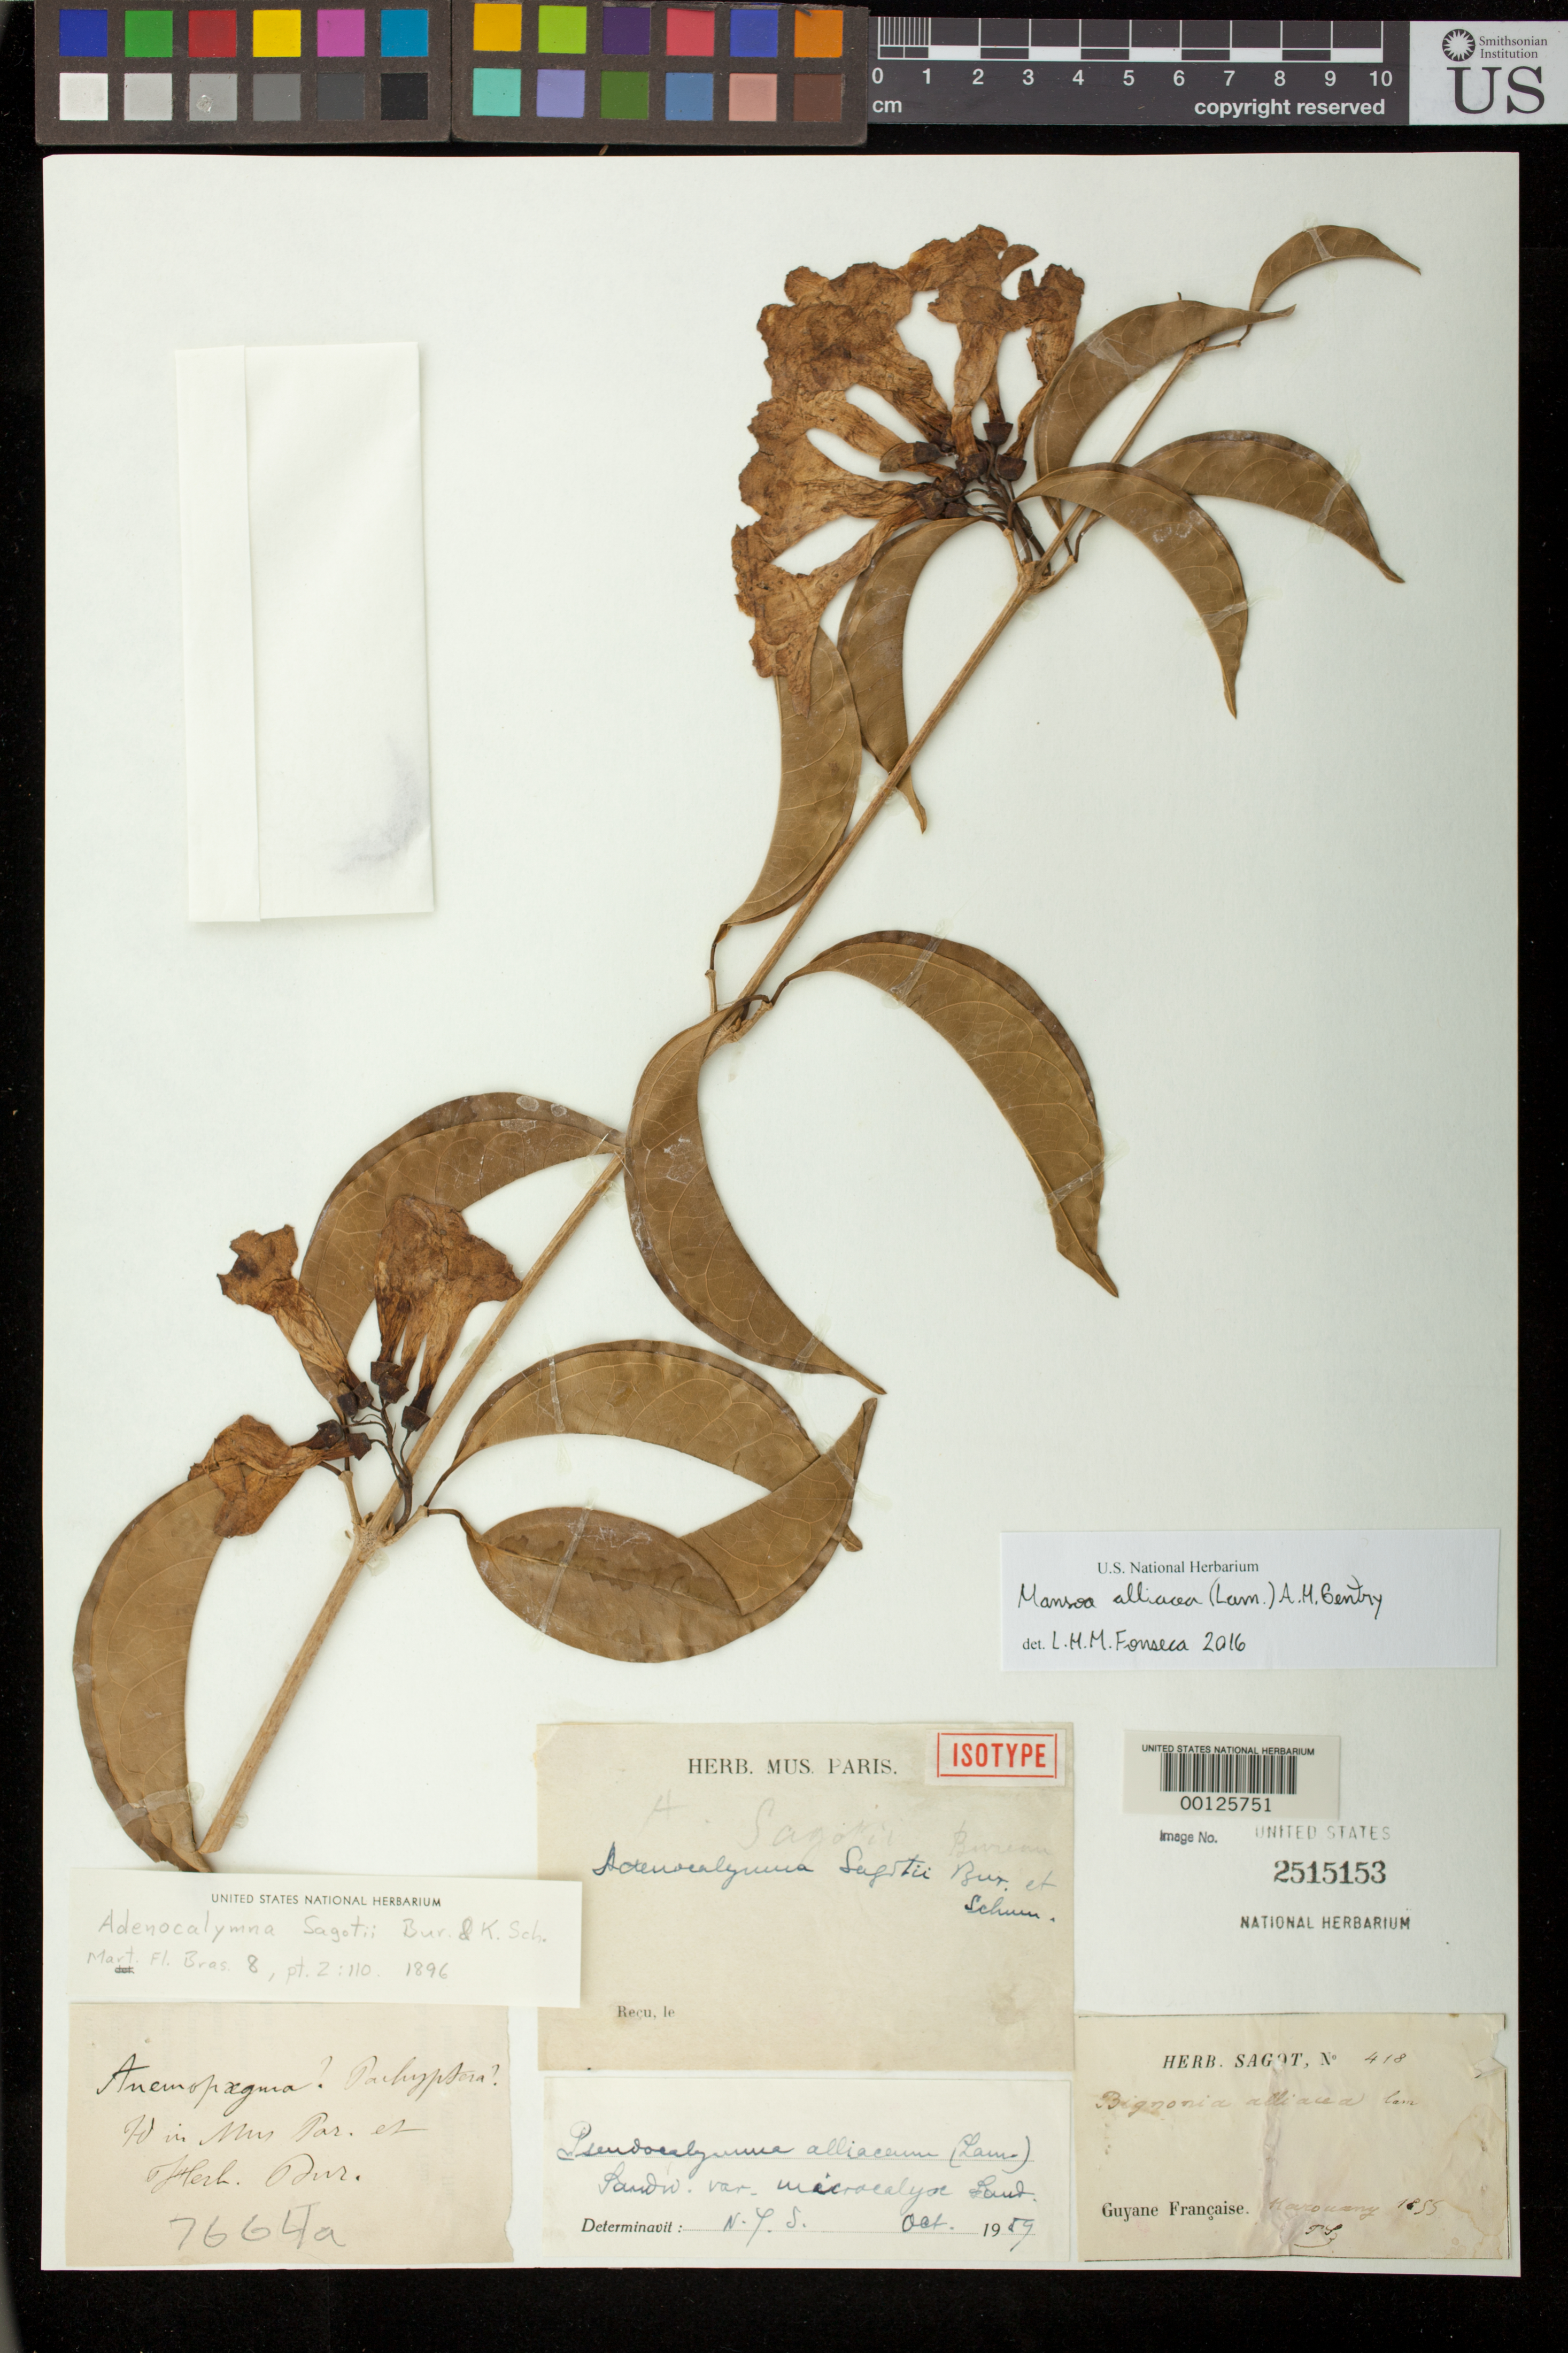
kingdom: Plantae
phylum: Tracheophyta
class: Magnoliopsida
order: Lamiales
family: Bignoniaceae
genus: Adenocalymma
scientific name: Adenocalymma sagotii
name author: Bureau & K. Schum. in Mart.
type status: Isotype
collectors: P. A. Sagot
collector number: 418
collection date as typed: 1855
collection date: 1855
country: French Guiana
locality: Guyane Française. Karouany.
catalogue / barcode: US 2515153